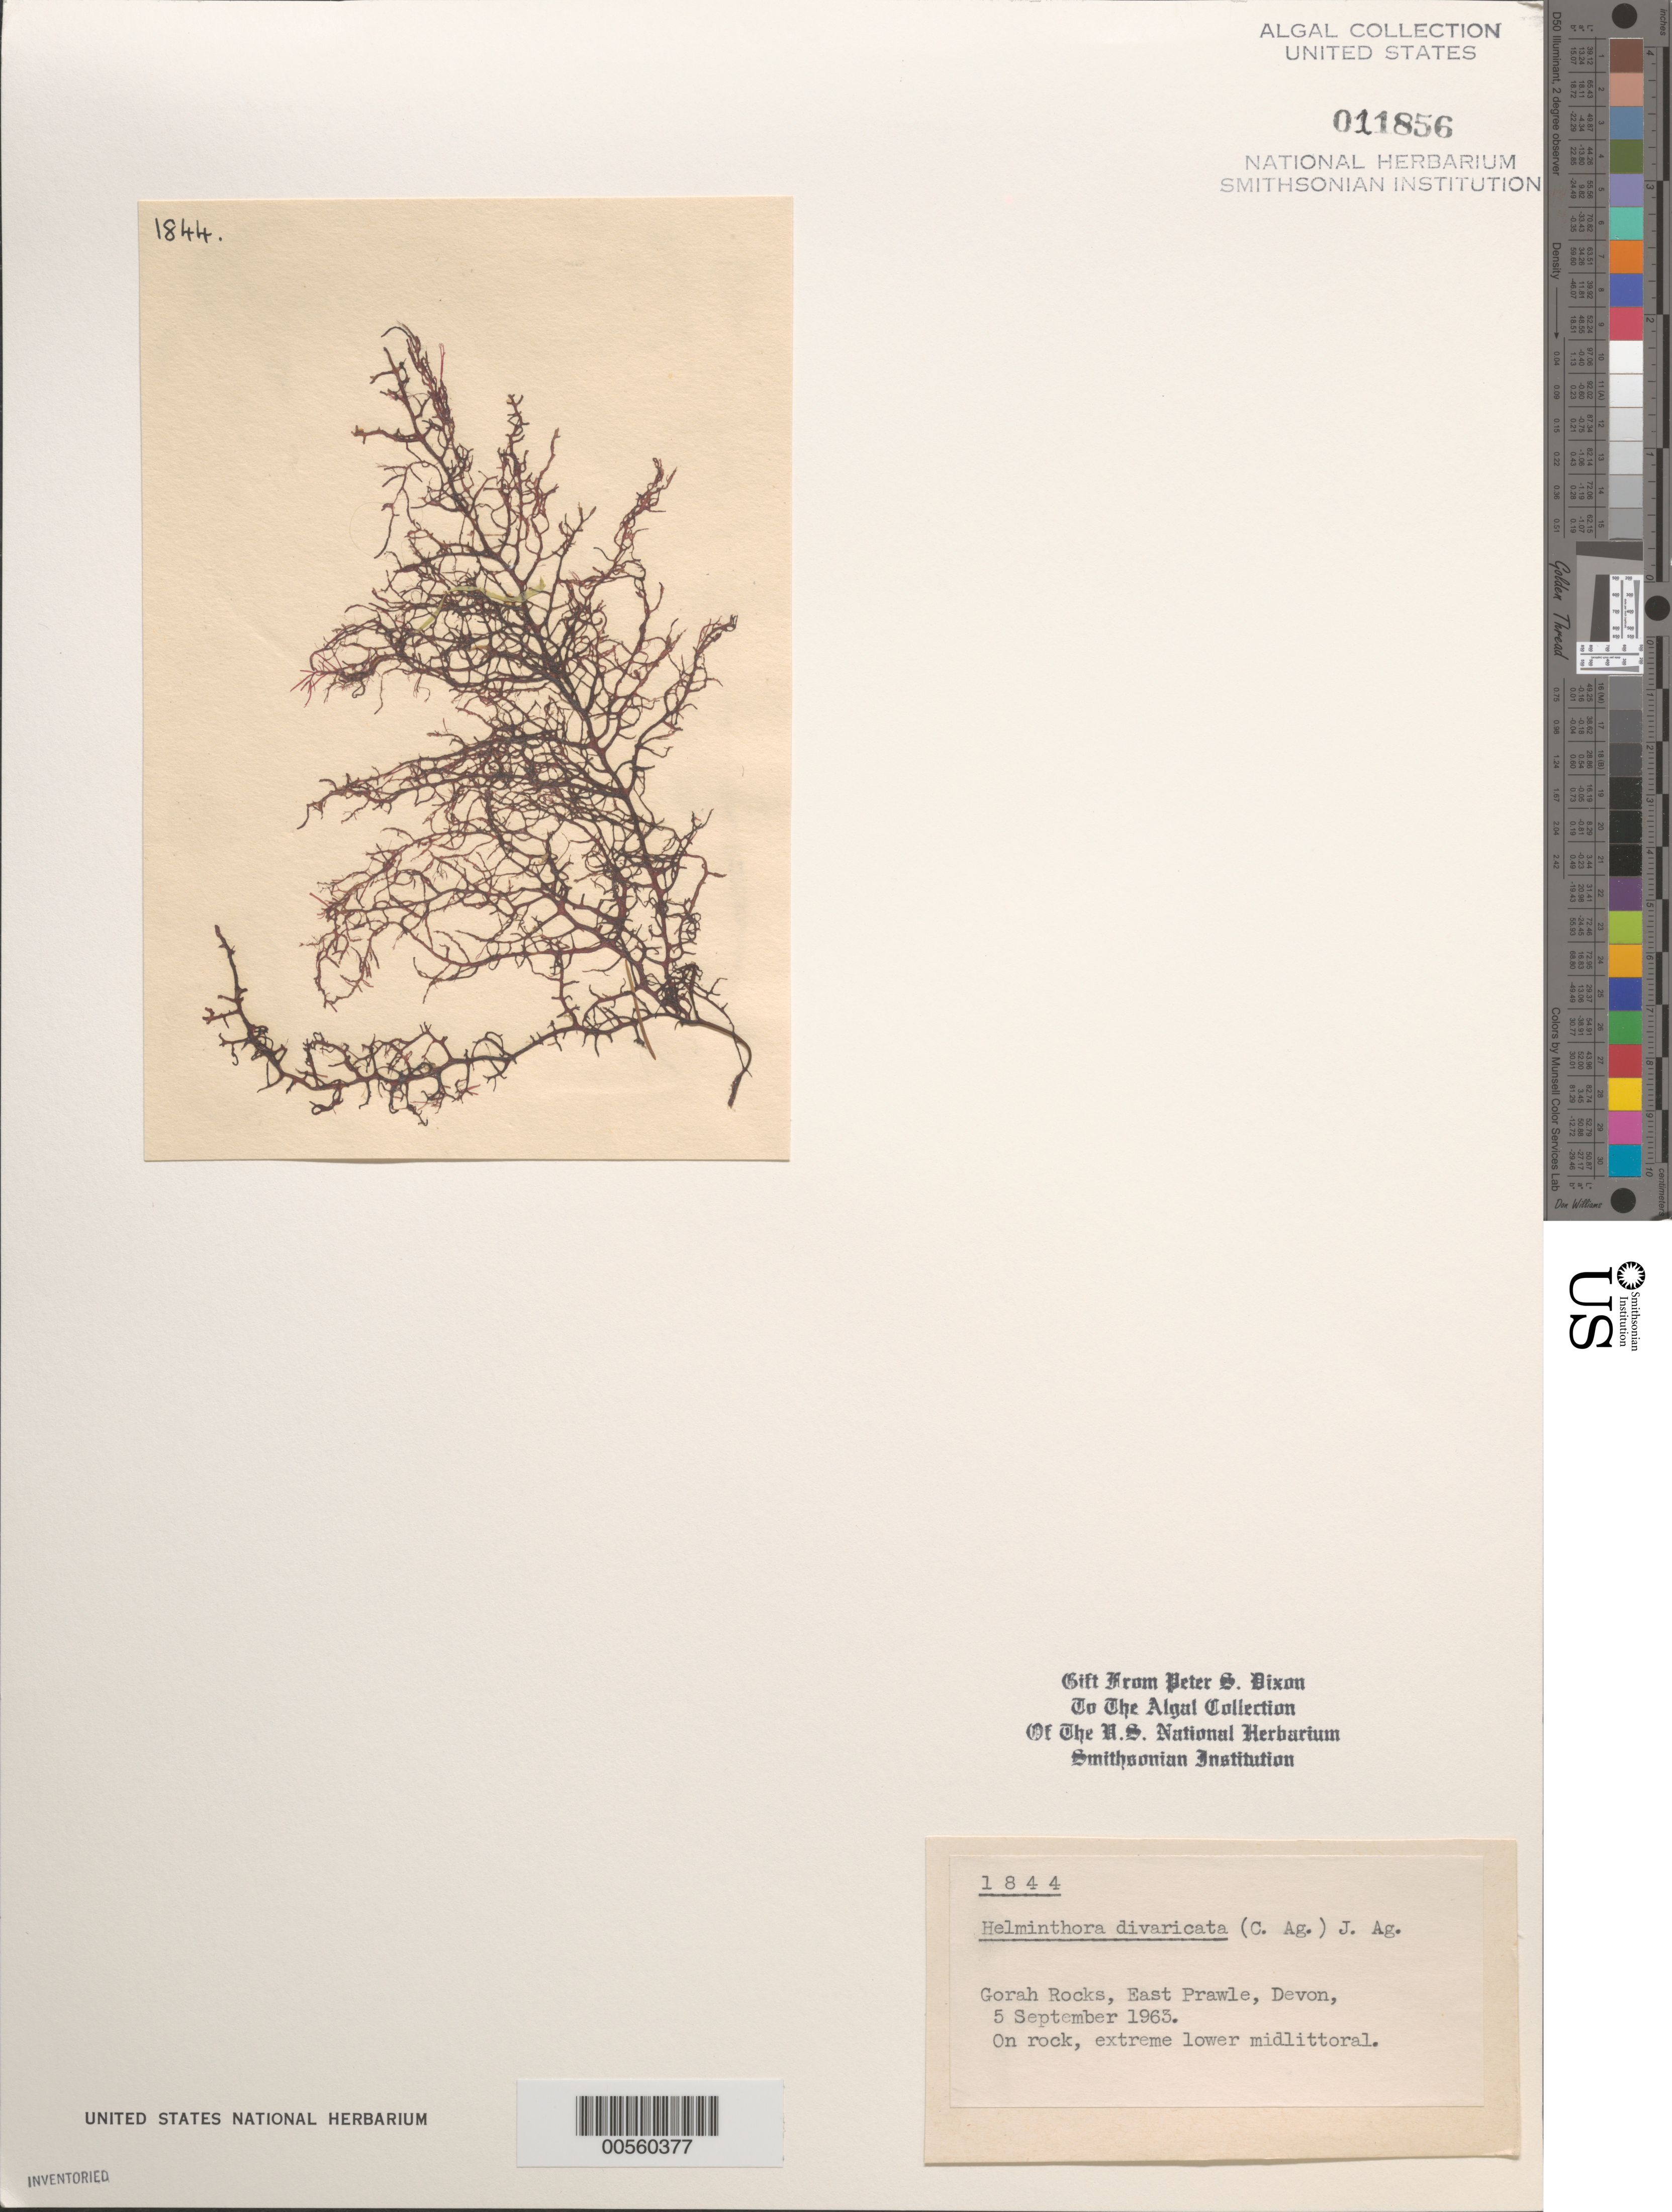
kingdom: Plantae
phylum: Rhodophyta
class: Florideophyceae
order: Nemaliales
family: Liagoraceae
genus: Helminthora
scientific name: Helminthora divaricata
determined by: Dixon, P. S.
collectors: P. S. Dixon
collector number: PSD 1844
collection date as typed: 05 Sep 1963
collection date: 1963-09-05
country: United Kingdom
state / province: England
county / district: Devon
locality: Gorah Rocks, East Prawle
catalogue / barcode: US 11856